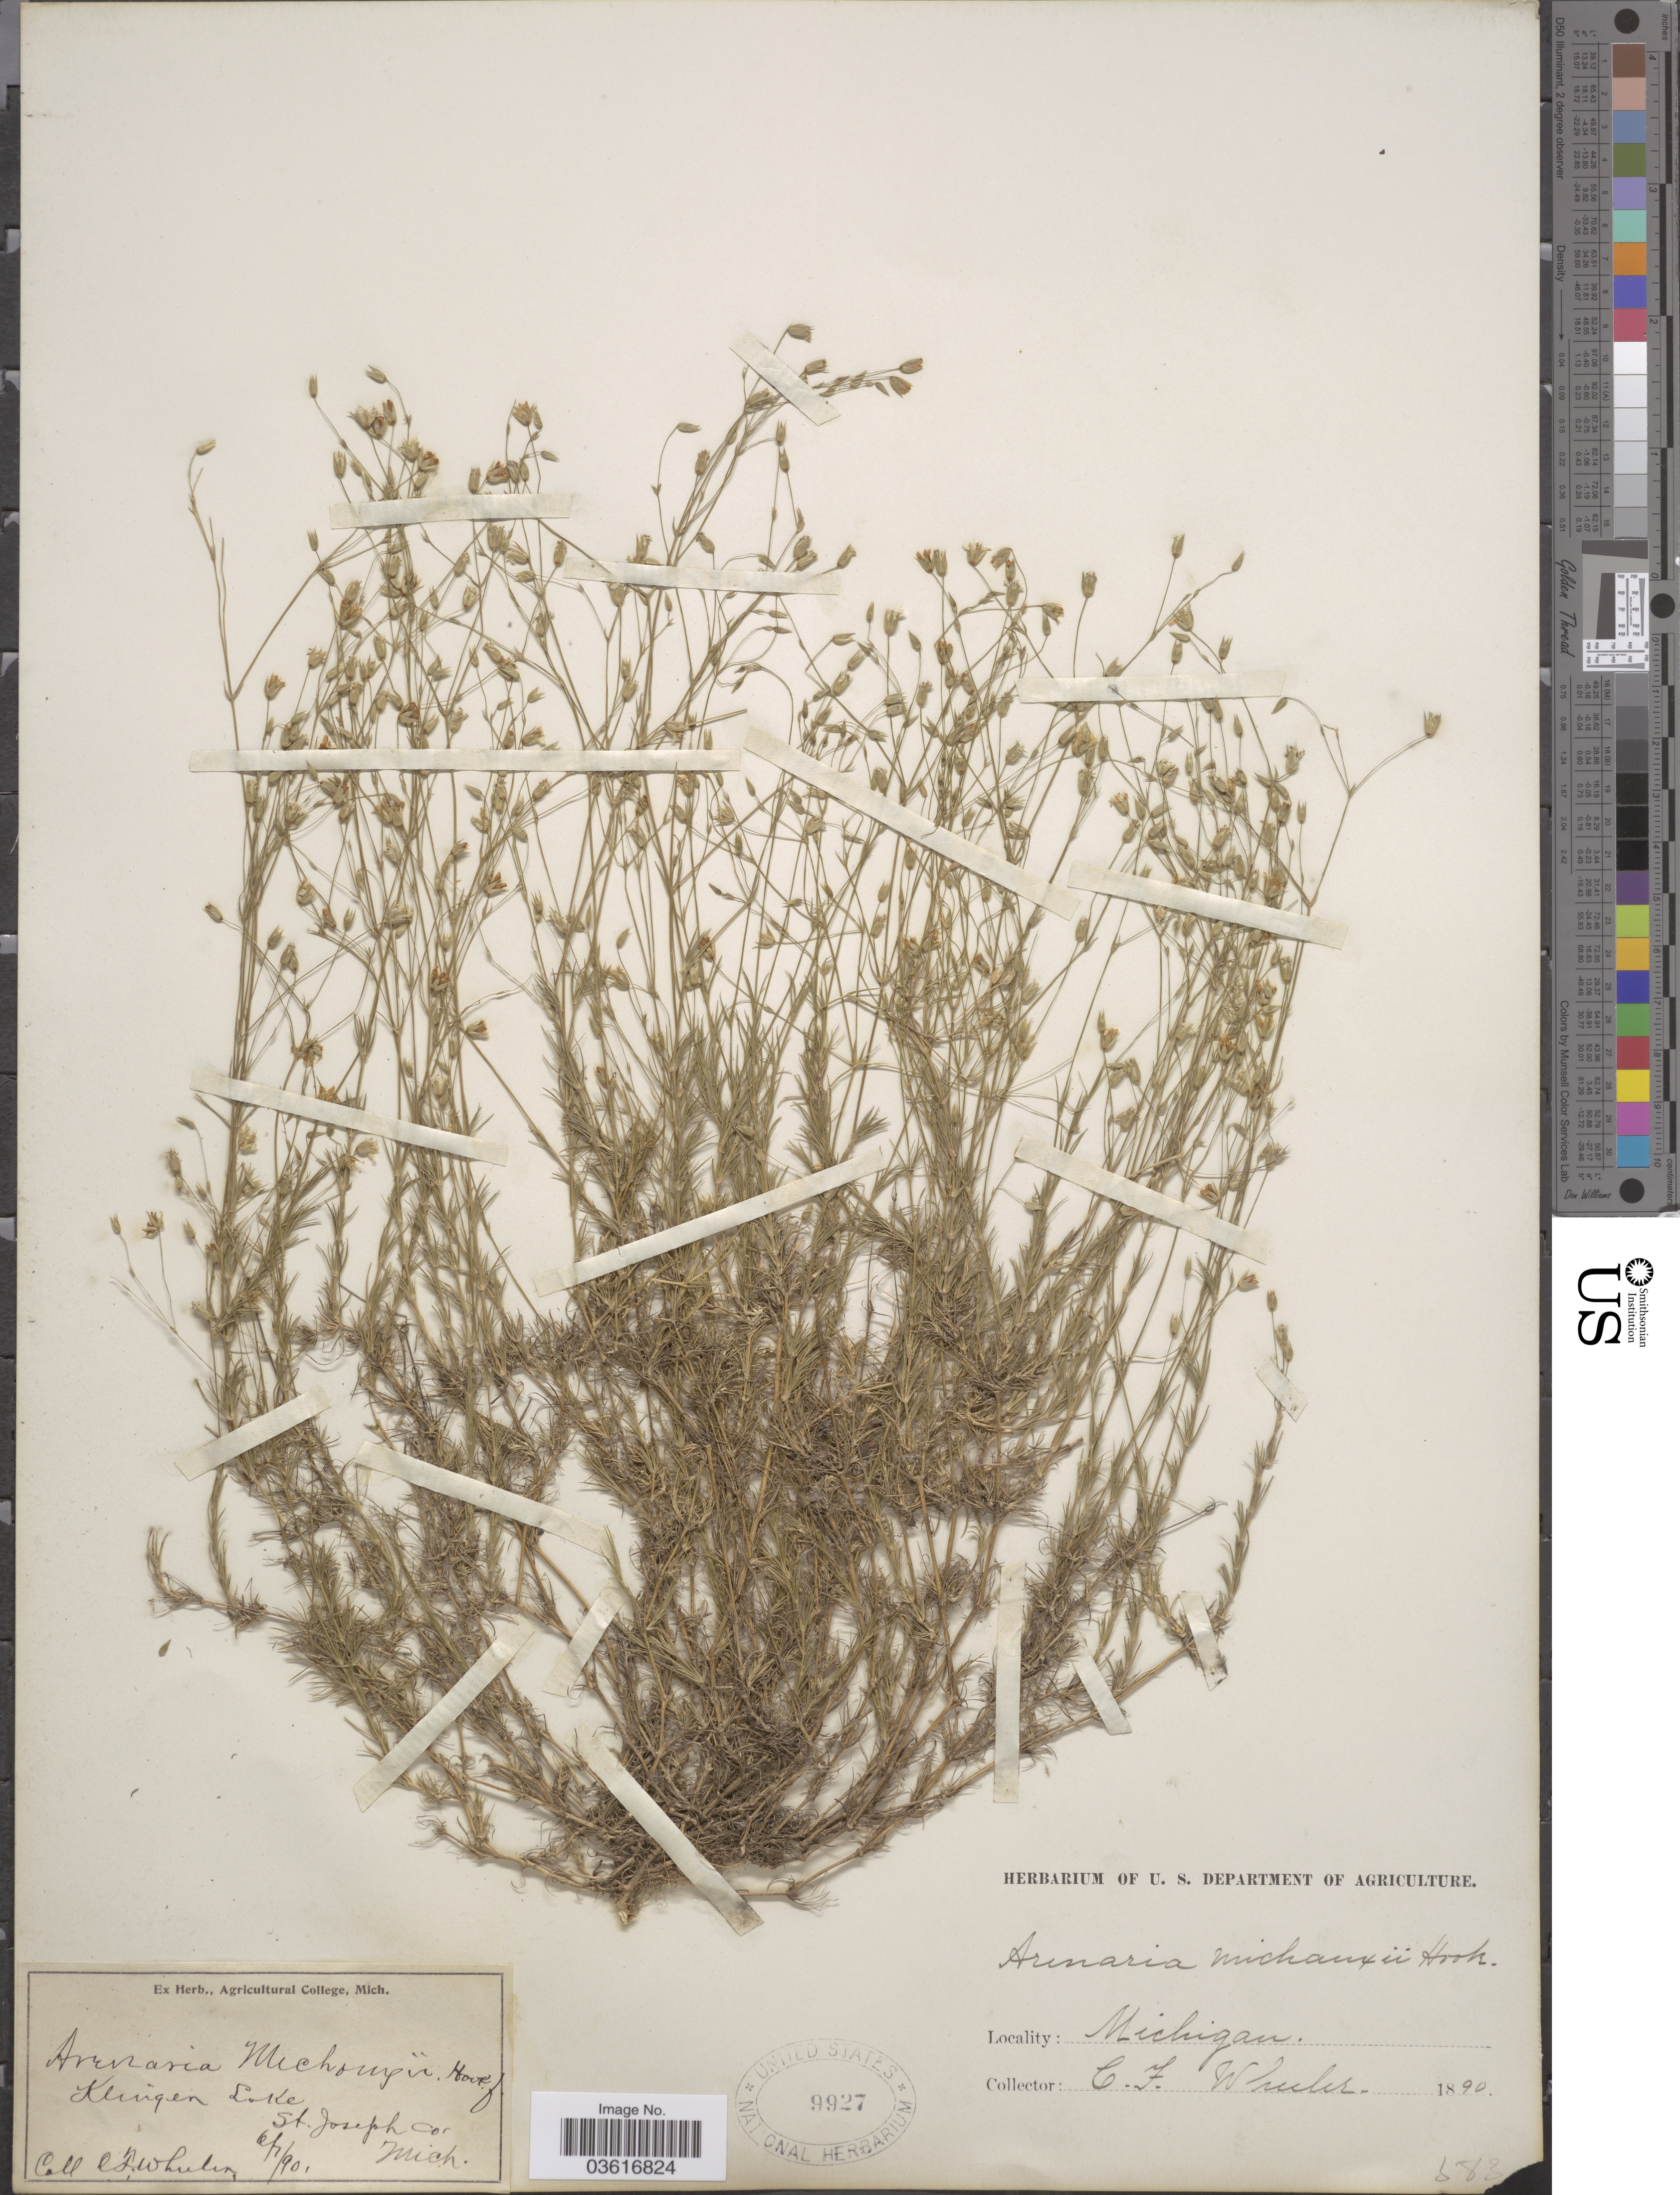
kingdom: Plantae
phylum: Tracheophyta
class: Magnoliopsida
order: Caryophyllales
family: Caryophyllaceae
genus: Minuartia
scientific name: Minuartia stricta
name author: (Sw.) Hiern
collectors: C. Wheeler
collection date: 1890-06-07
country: United States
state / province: Michigan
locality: Klingen Lake, St. Joseph Co.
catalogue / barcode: US 9927